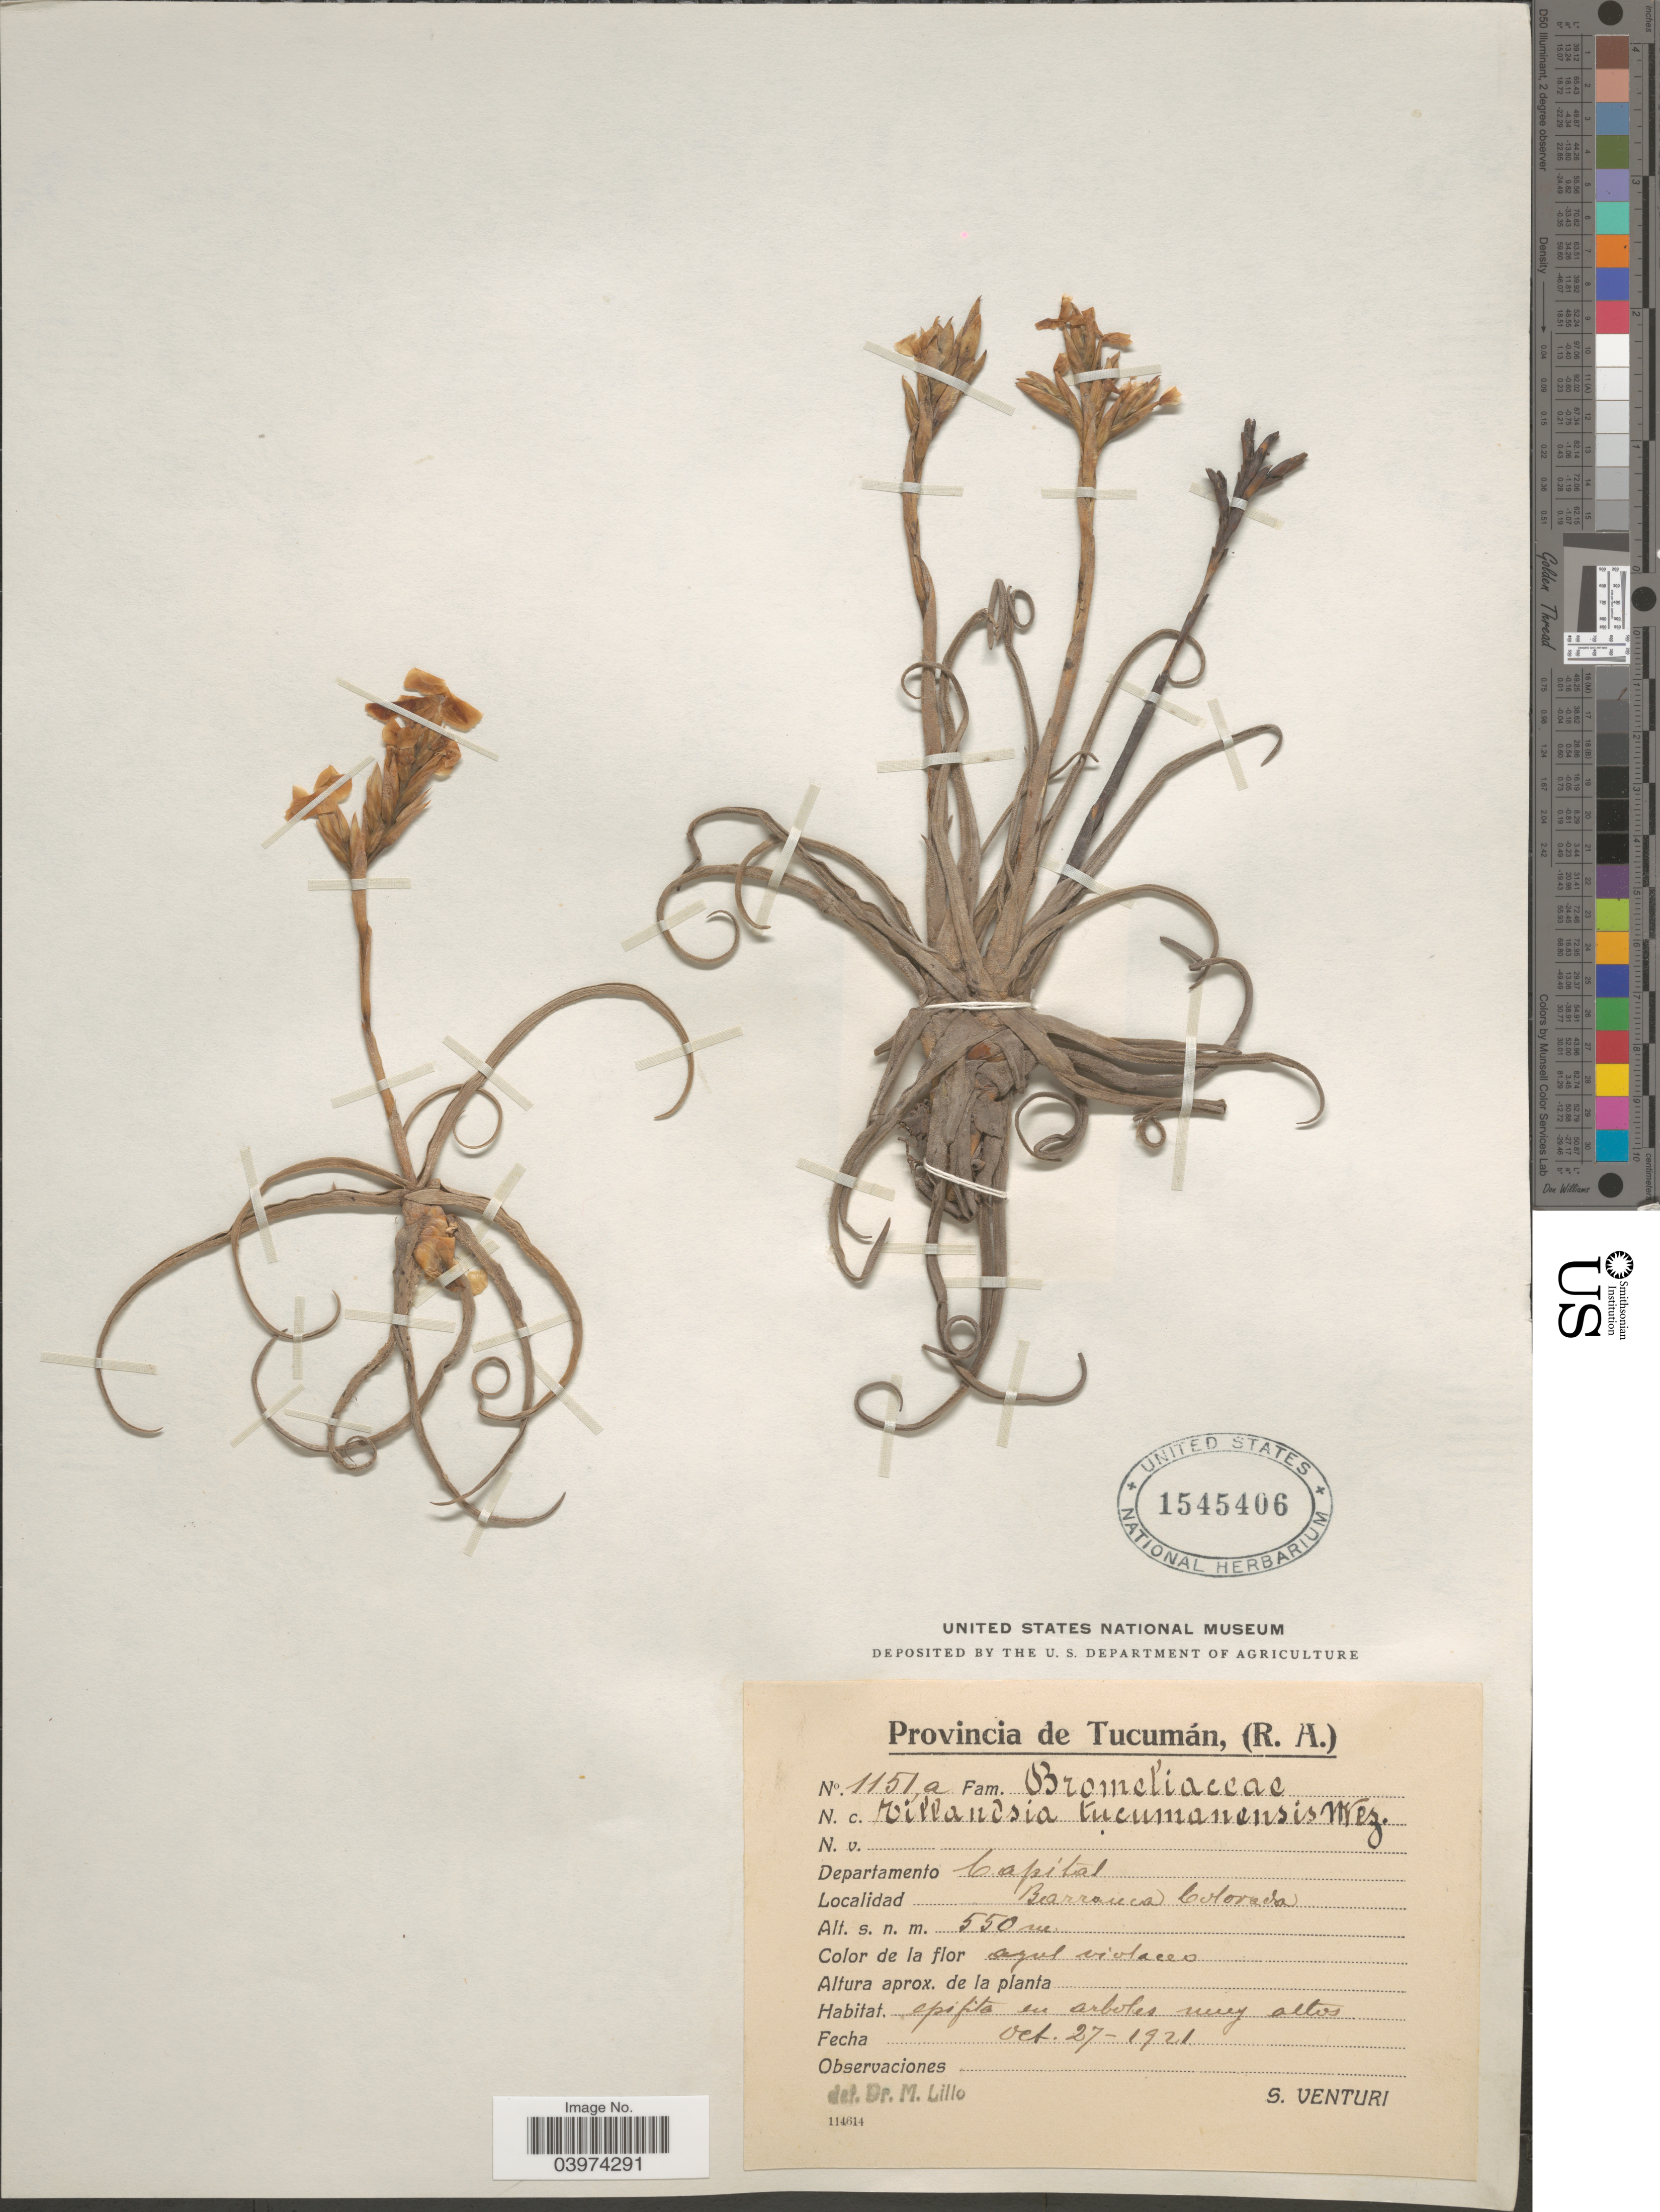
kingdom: Plantae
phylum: Tracheophyta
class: Liliopsida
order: Poales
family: Bromeliaceae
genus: Tillandsia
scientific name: Tillandsia reichenbachii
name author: Baker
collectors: S. Venturi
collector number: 1151a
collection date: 1921-10-27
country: Argentina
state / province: Tucuman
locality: Departamento Capital. Barranca Colorado.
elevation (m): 550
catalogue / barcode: US 1545406